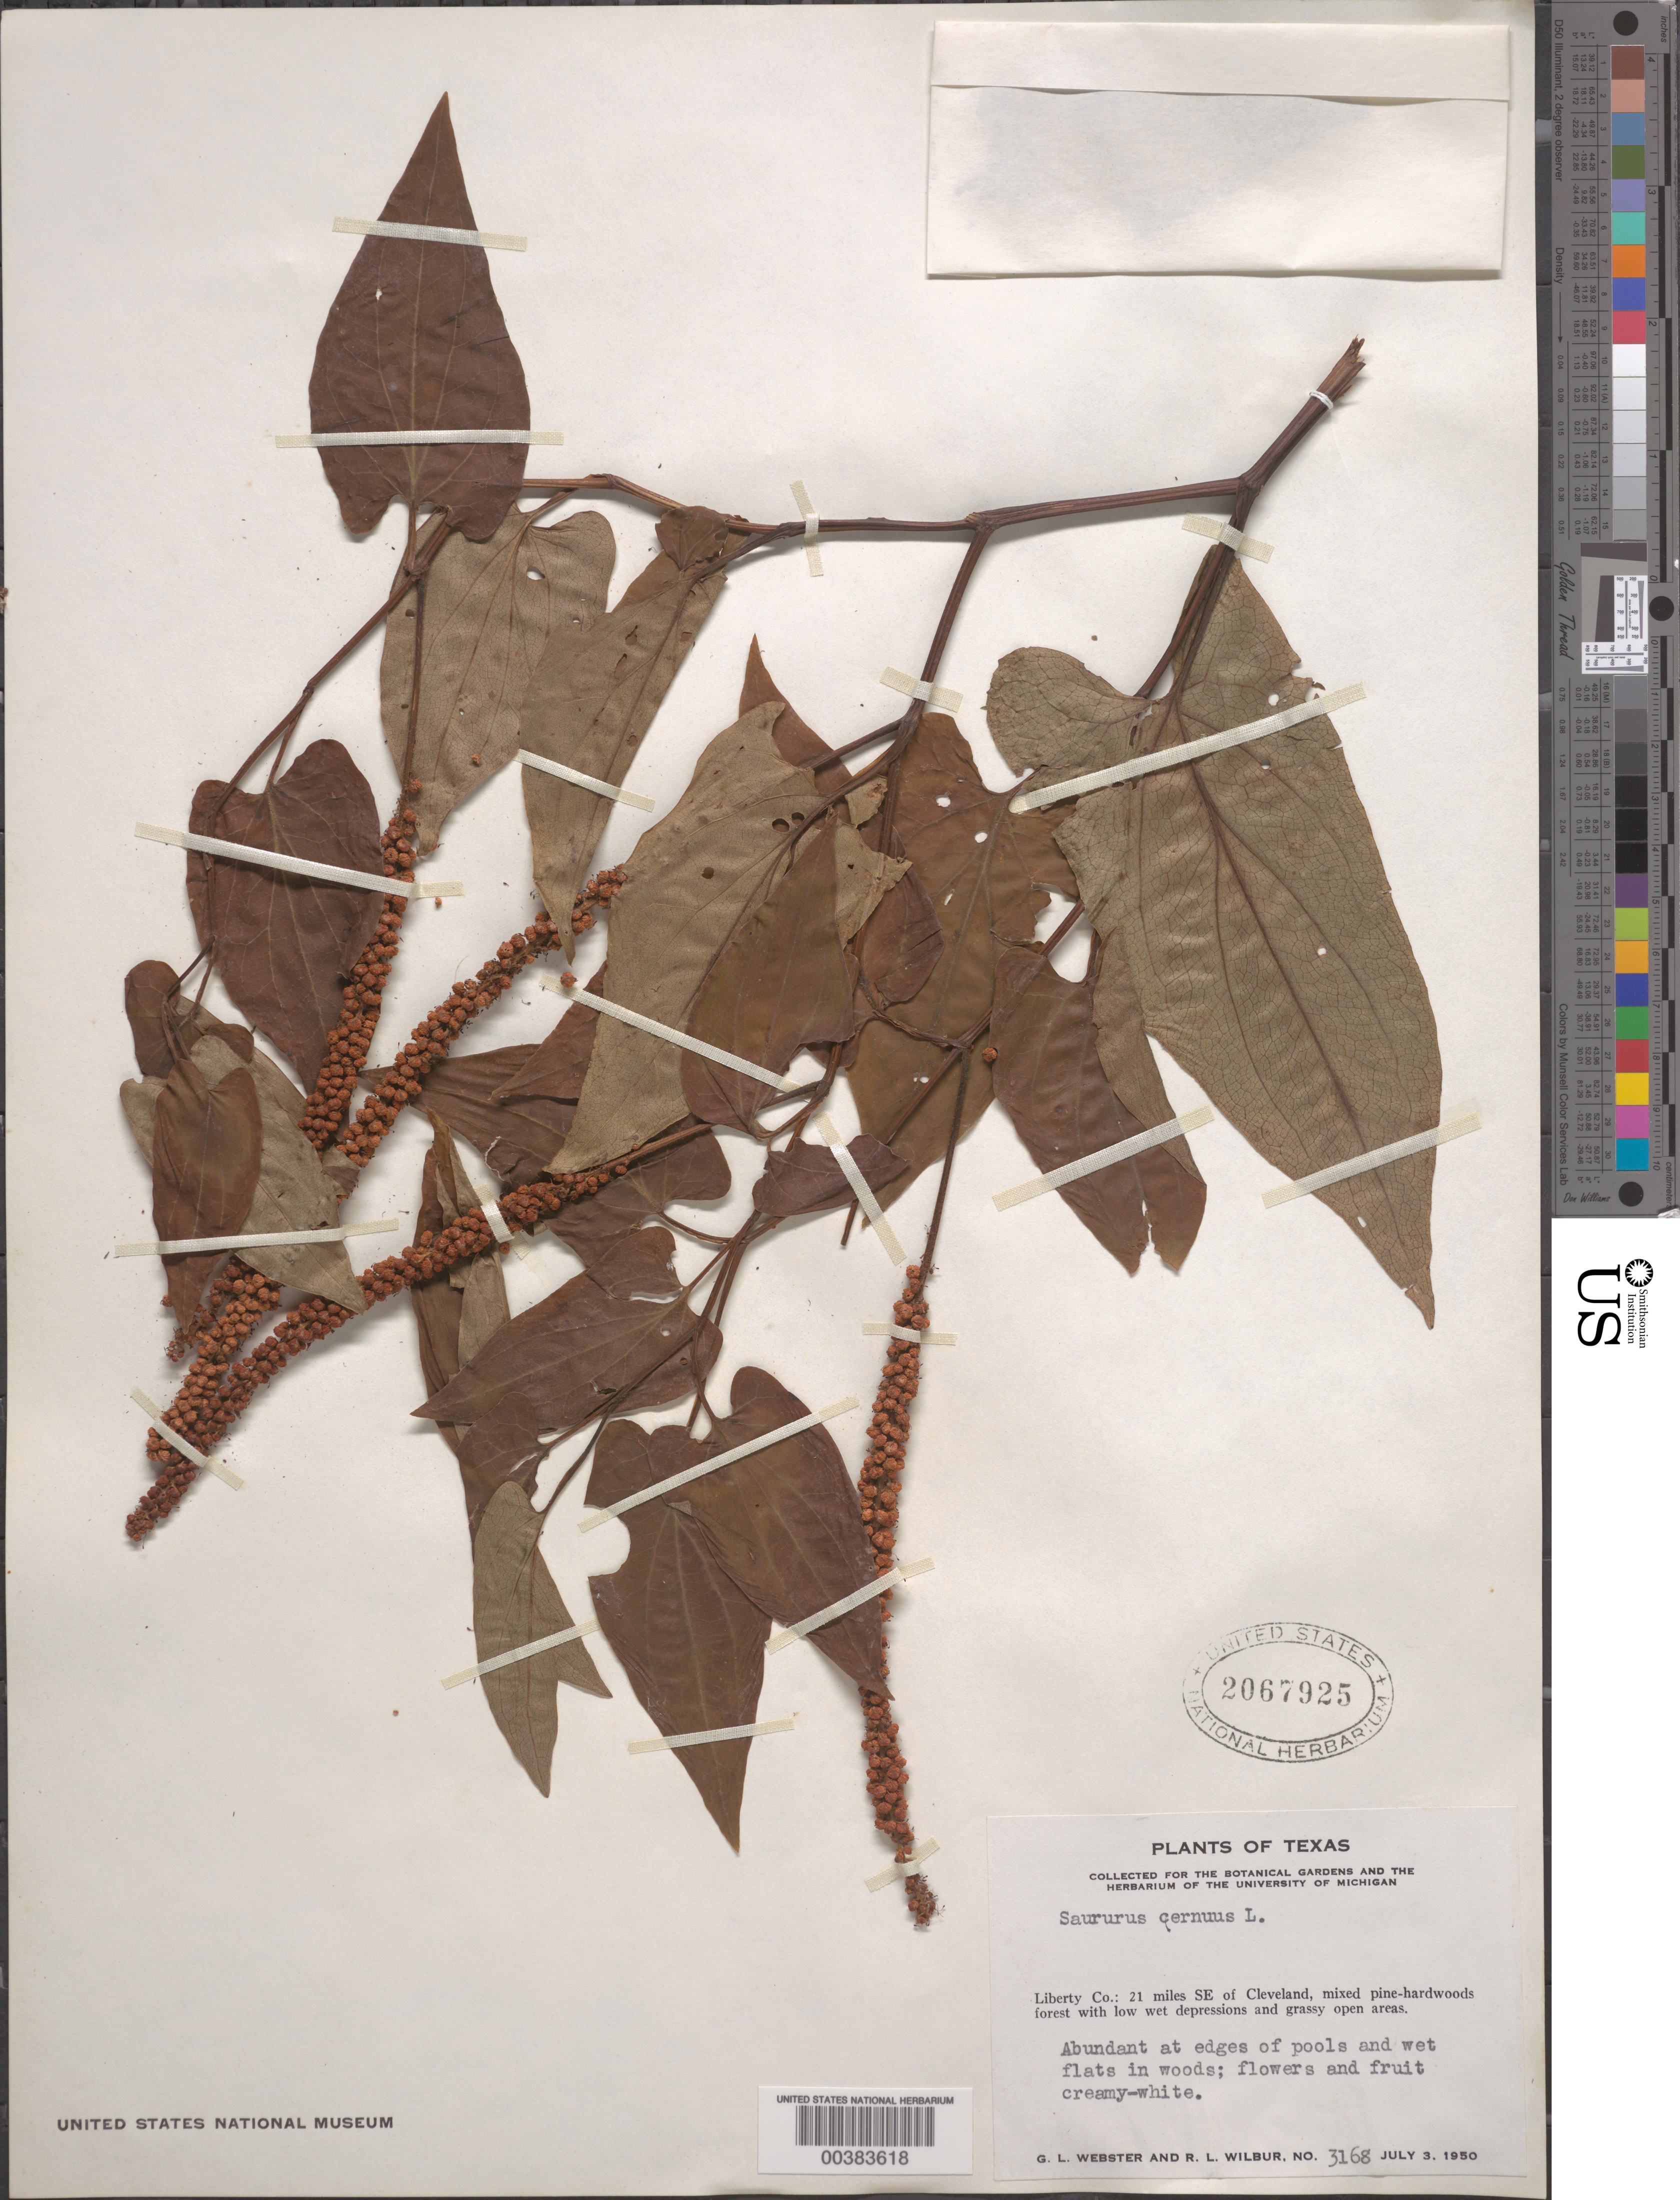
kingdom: Plantae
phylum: Tracheophyta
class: Magnoliopsida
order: Piperales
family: Saururaceae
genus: Saururus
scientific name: Saururus cernuus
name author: L.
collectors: G. L. Webster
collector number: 3168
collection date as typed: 03 Jul 1950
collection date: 1950-07-03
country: United States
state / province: Texas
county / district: Liberty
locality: Se of cleveland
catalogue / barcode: US 2067925